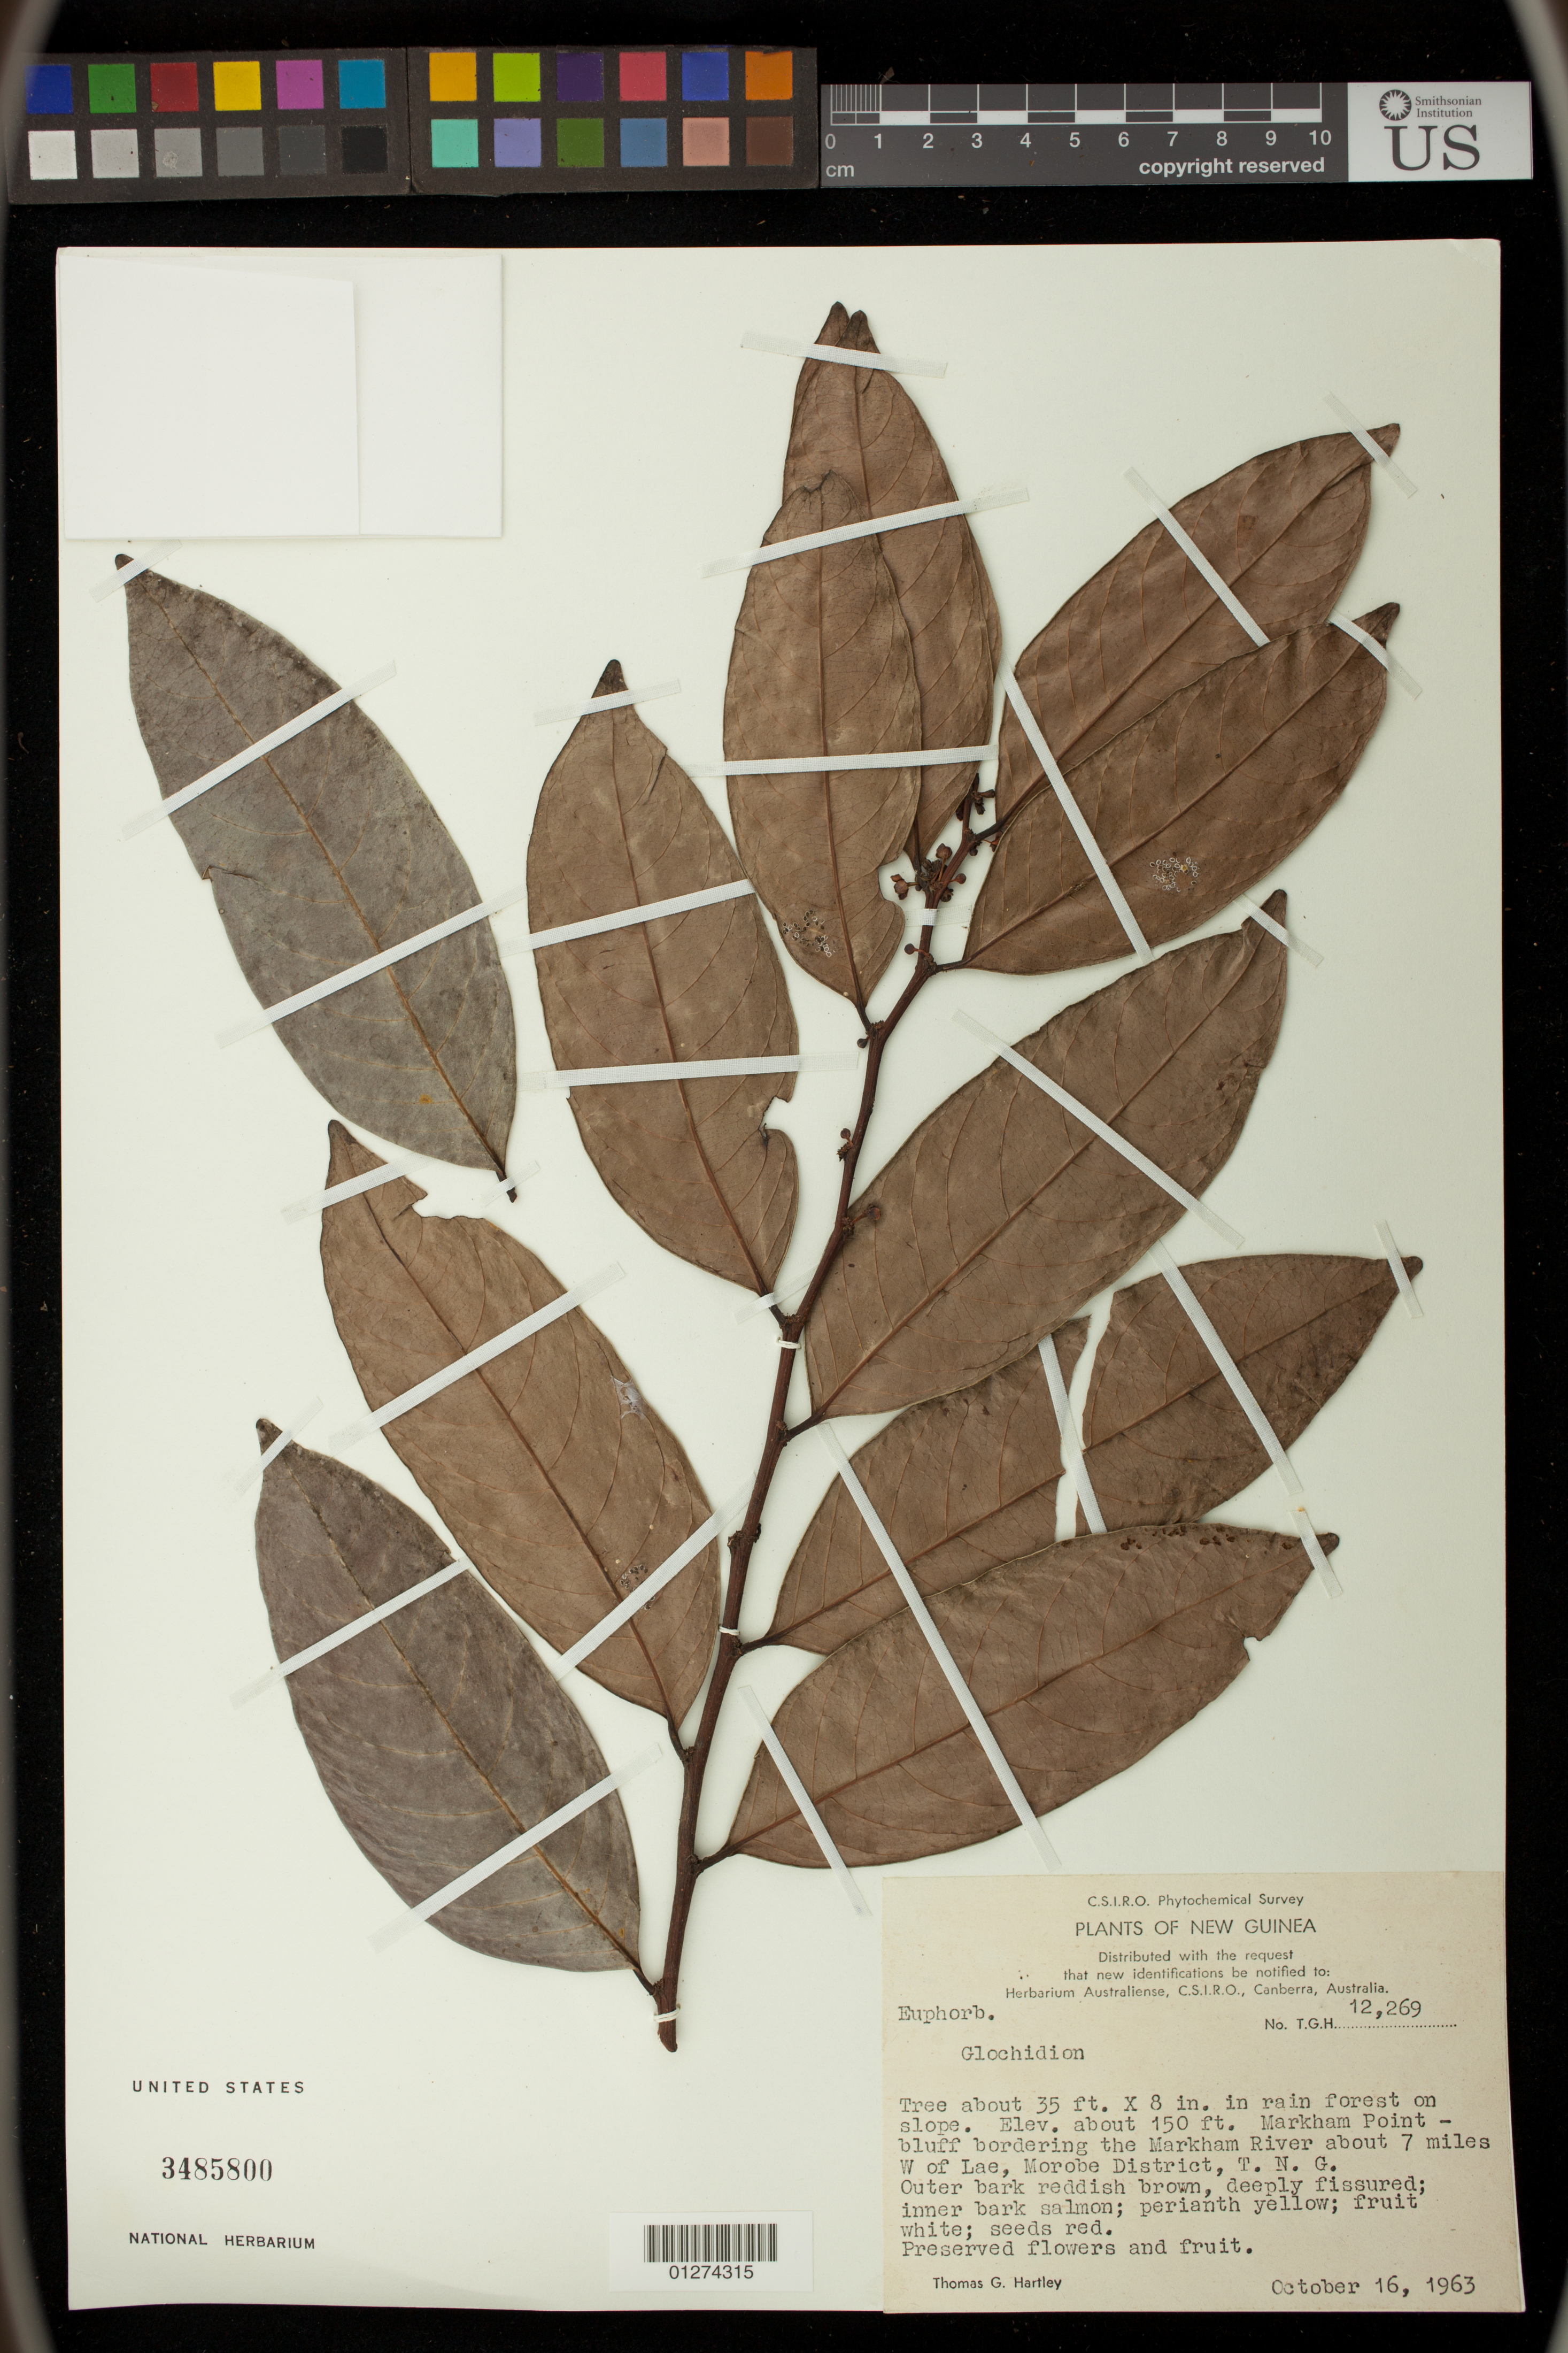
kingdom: Plantae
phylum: Tracheophyta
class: Magnoliopsida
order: Malpighiales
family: Phyllanthaceae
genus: Glochidion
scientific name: Glochidion sp.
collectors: T. G. Hartley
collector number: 12269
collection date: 1963-10-16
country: Papua New Guinea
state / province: Morobe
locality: Markham Point- bluff bordering the Markham River, about 7 miles W of Lae, T.N.G.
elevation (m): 46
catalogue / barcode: US 3485800